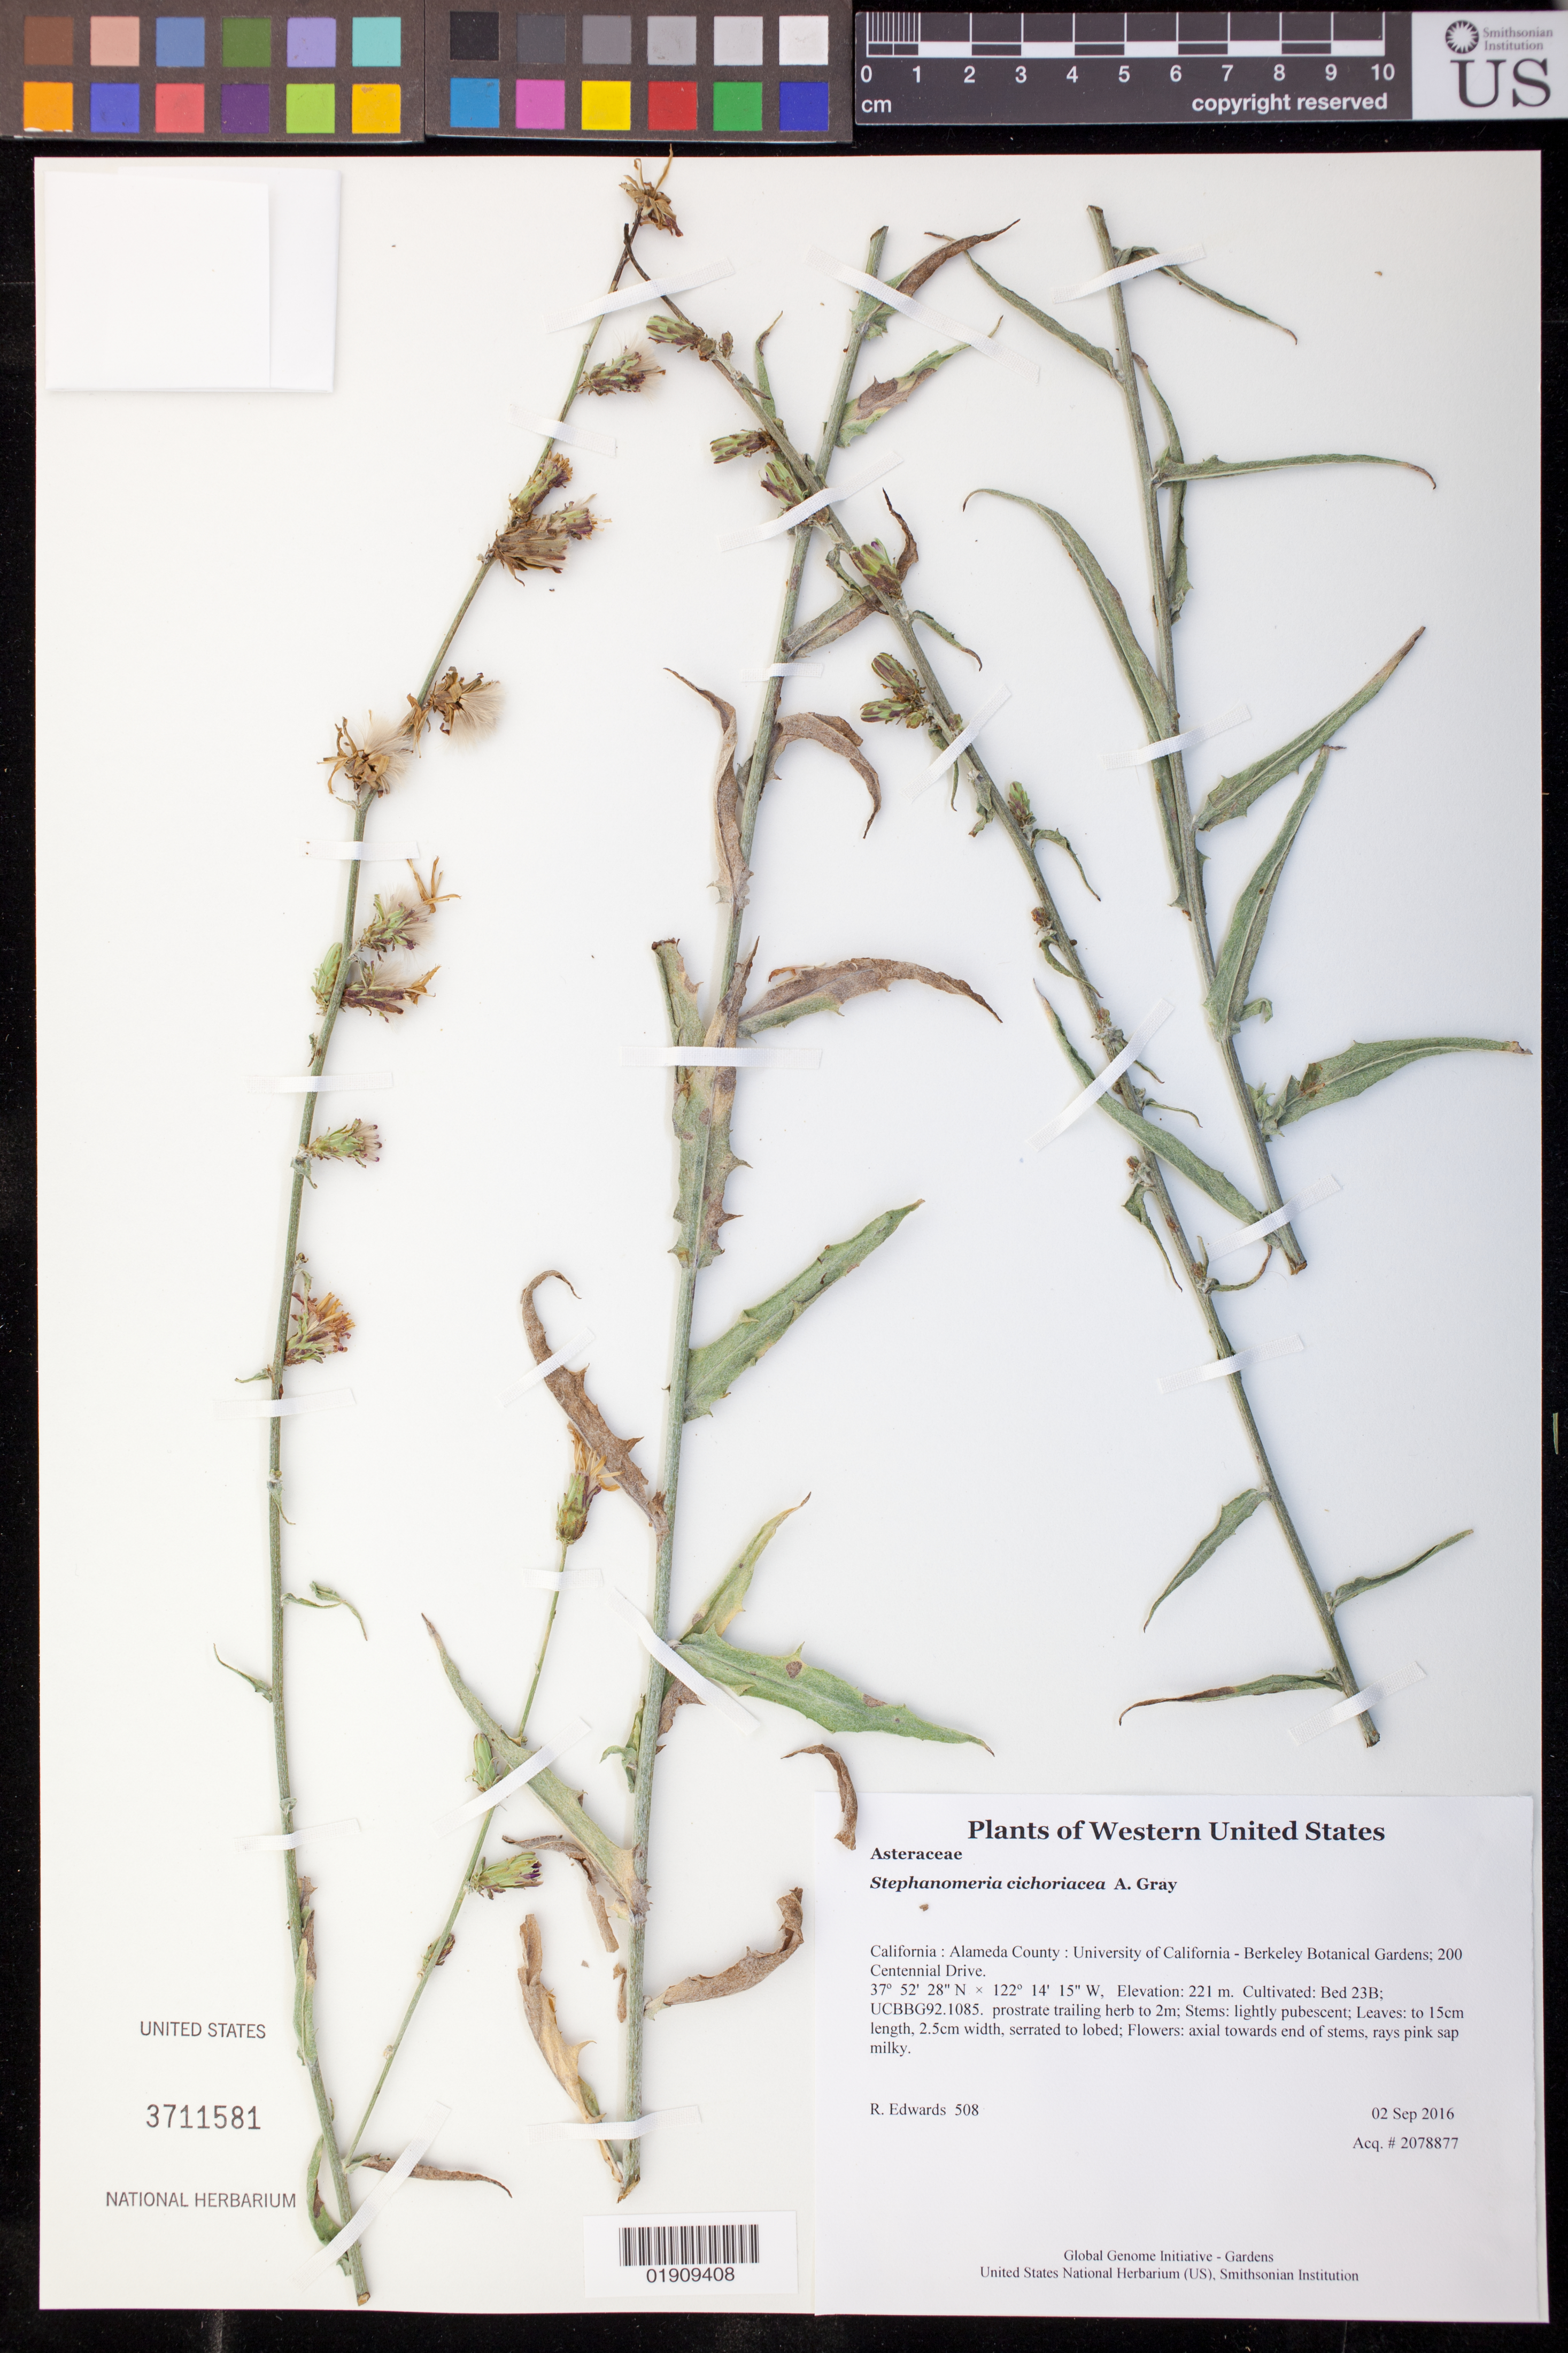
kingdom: Plantae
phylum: Tracheophyta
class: Magnoliopsida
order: Asterales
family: Asteraceae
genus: Stephanomeria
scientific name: Stephanomeria cichoriacea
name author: A. Gray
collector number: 508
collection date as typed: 2 September 2016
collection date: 2016-09-02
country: United States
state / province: California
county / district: Alameda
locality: University of California - Berkeley Botanical Gardens; 200 Centennial Drive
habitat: Cultivated: Bed 23B; UCBBG92.1085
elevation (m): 221.2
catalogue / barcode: US 3711581